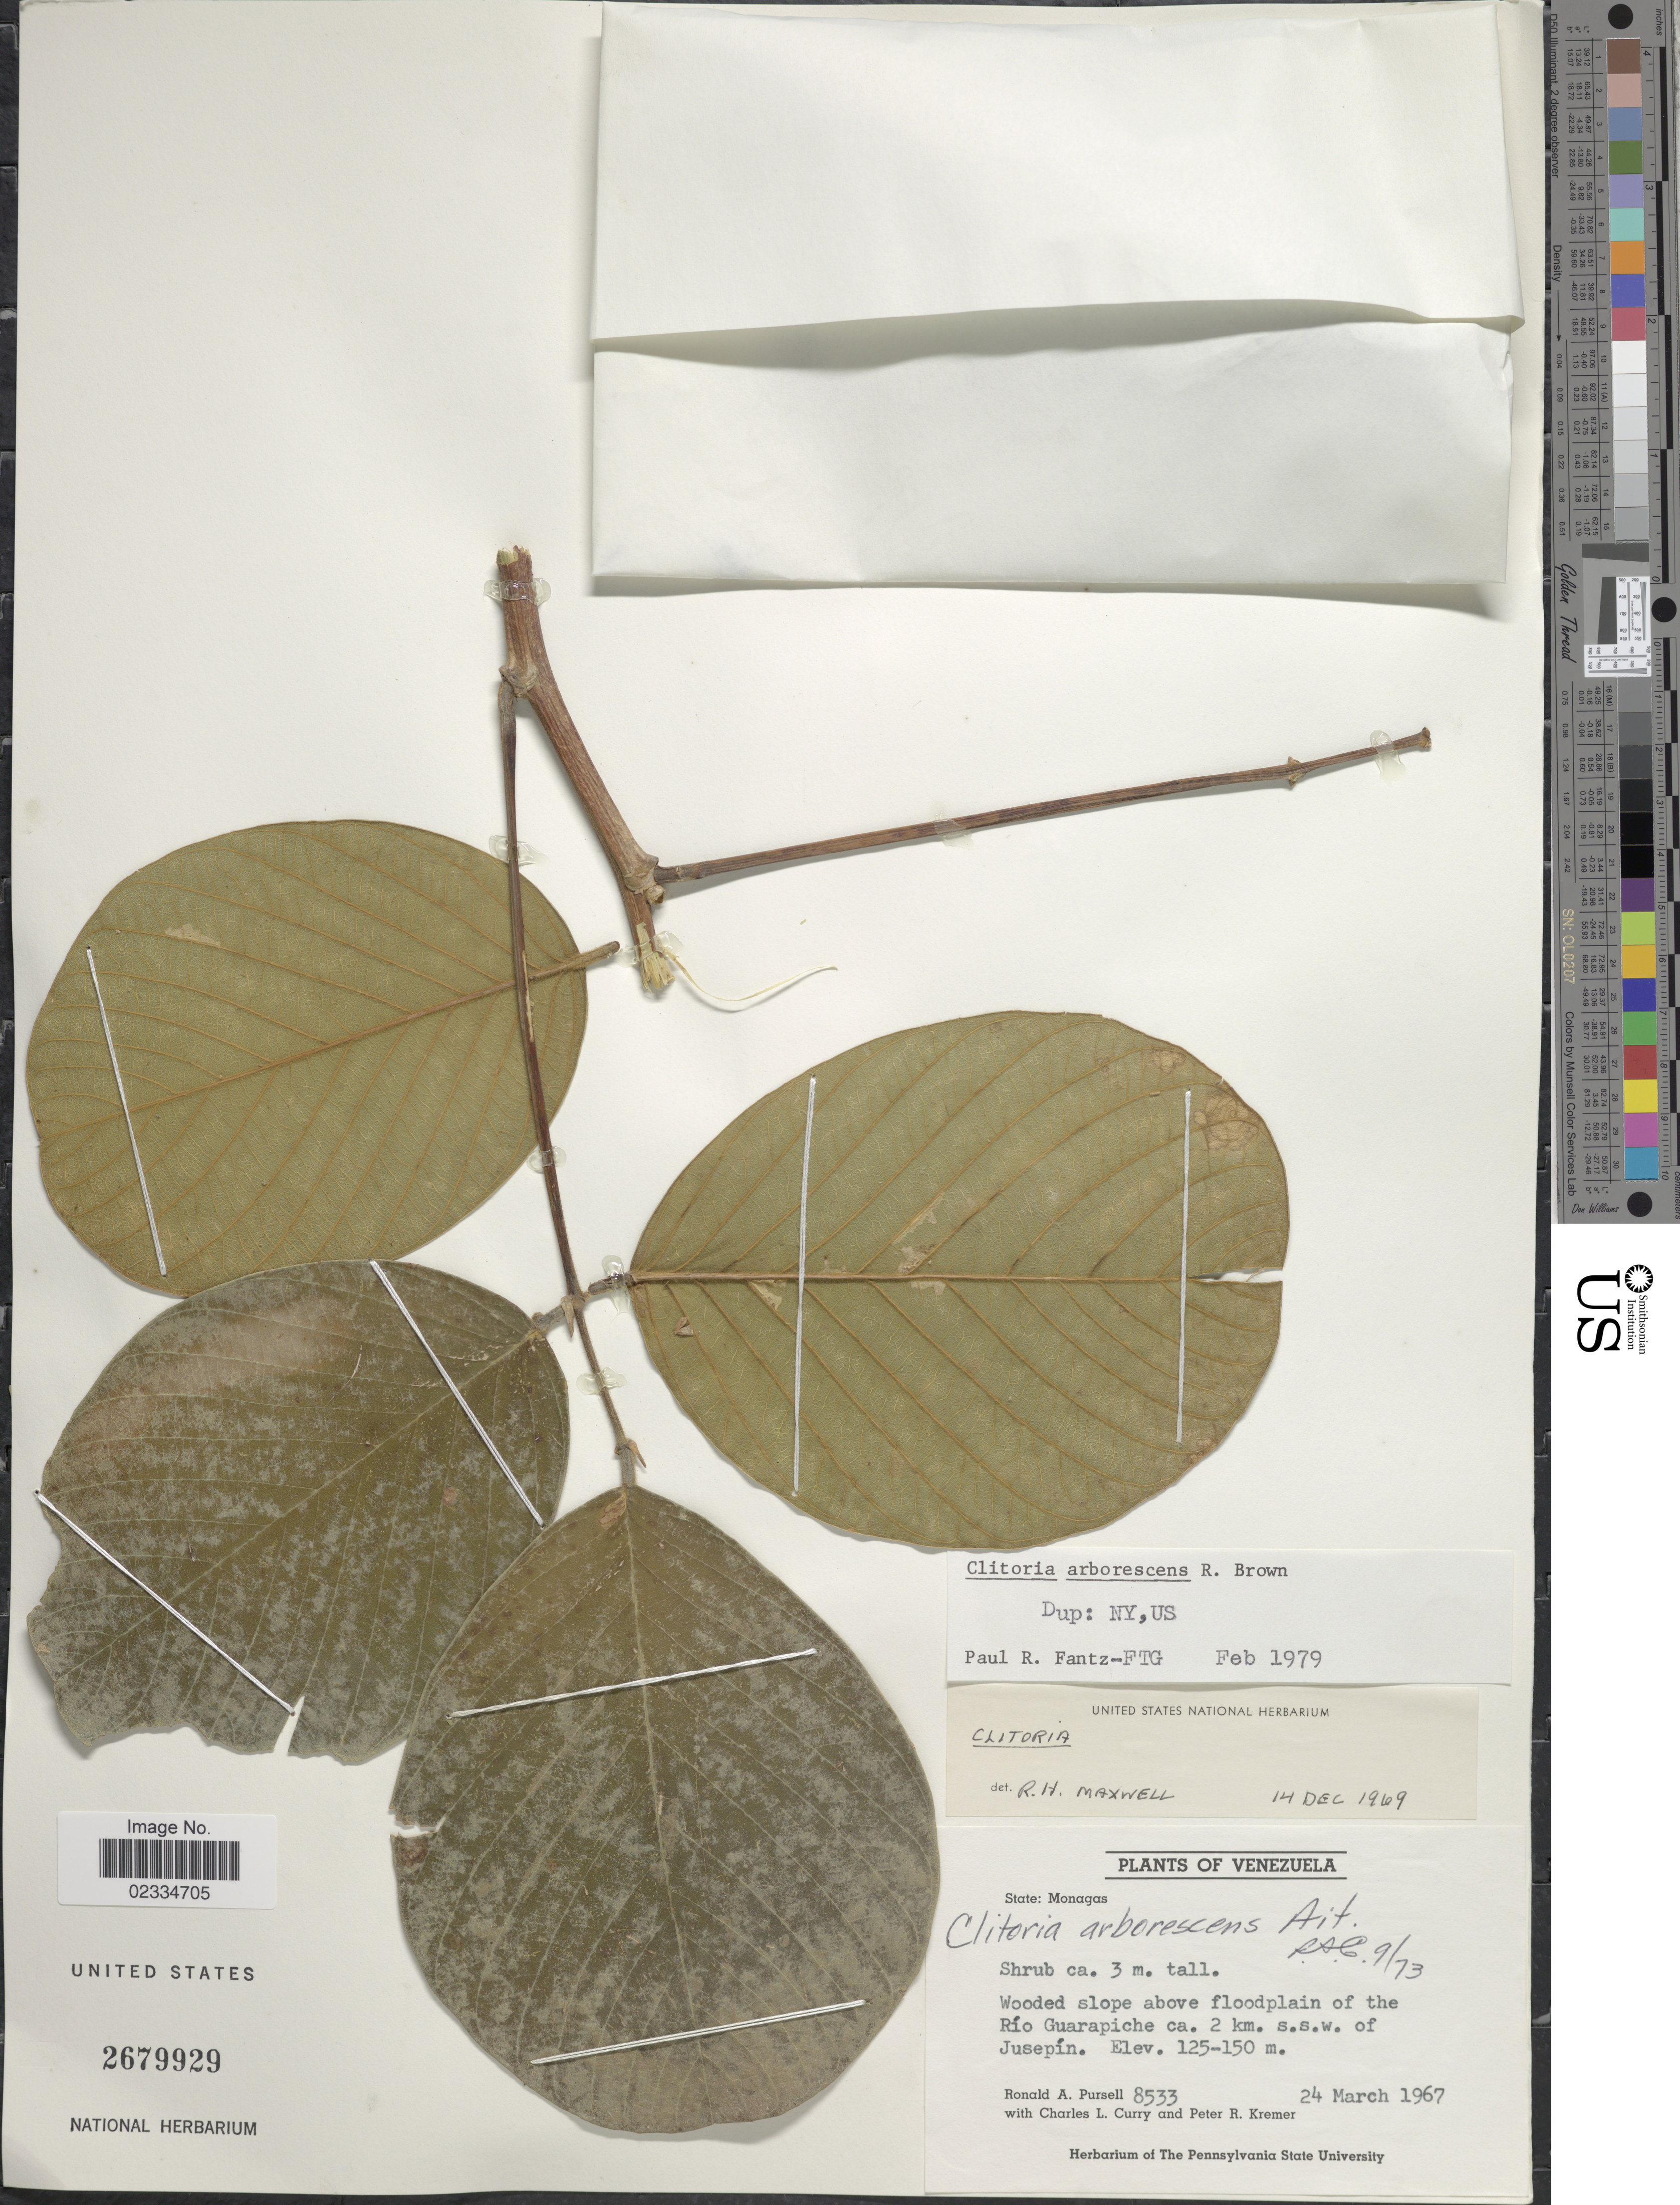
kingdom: Plantae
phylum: Tracheophyta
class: Magnoliopsida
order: Fabales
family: Fabaceae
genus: Clitoria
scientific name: Clitoria arborescens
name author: R. Br.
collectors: R. A. Pursell, C. L. Curry & P. Kremer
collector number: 8533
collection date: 1967-03-24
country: Venezuela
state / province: Monagas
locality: Floodplain of the Rio Guarapiche ca 2 km s.s.w. of Jusepin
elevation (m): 125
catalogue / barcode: US 2679929